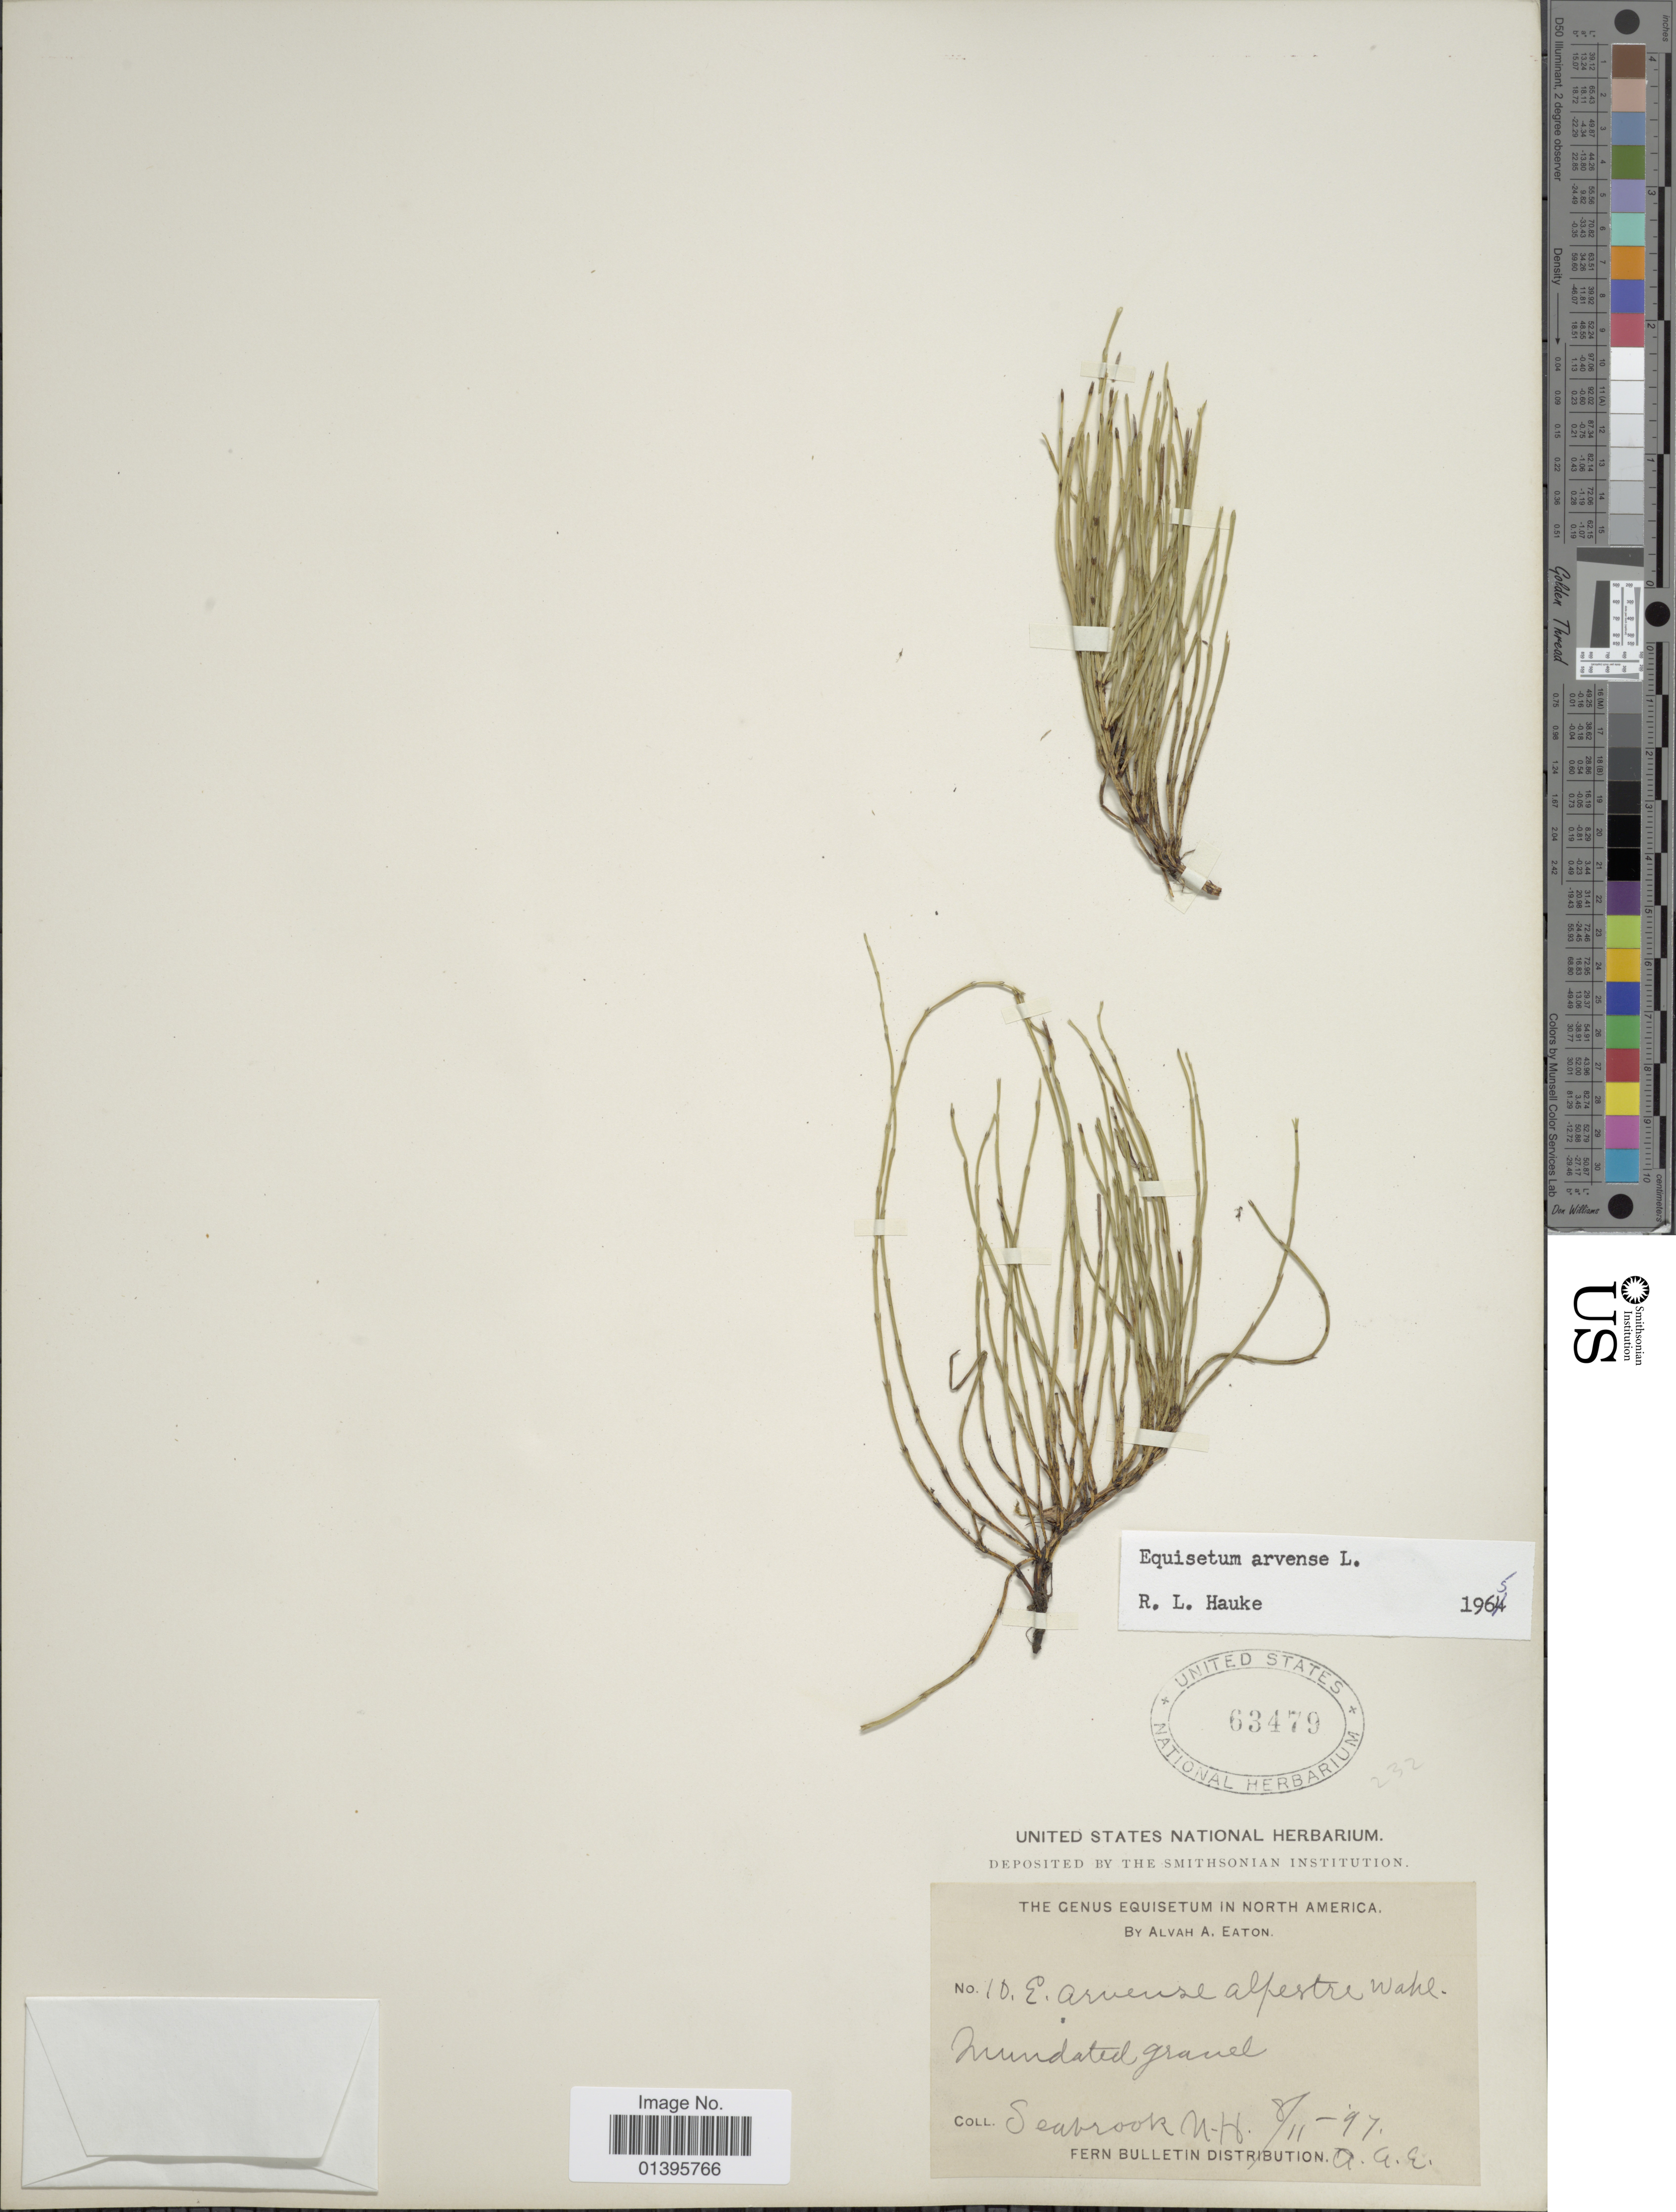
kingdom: Plantae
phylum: Tracheophyta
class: Polypodiopsida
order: Equisetales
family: Equisetaceae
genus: Equisetum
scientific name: Equisetum arvense var. alpestre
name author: Wahlenb.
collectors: A. A. Eaton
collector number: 10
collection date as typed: Transcribed d/m/y: 11/8/97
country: United States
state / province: New Hampshire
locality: Seabrook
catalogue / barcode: US 63479